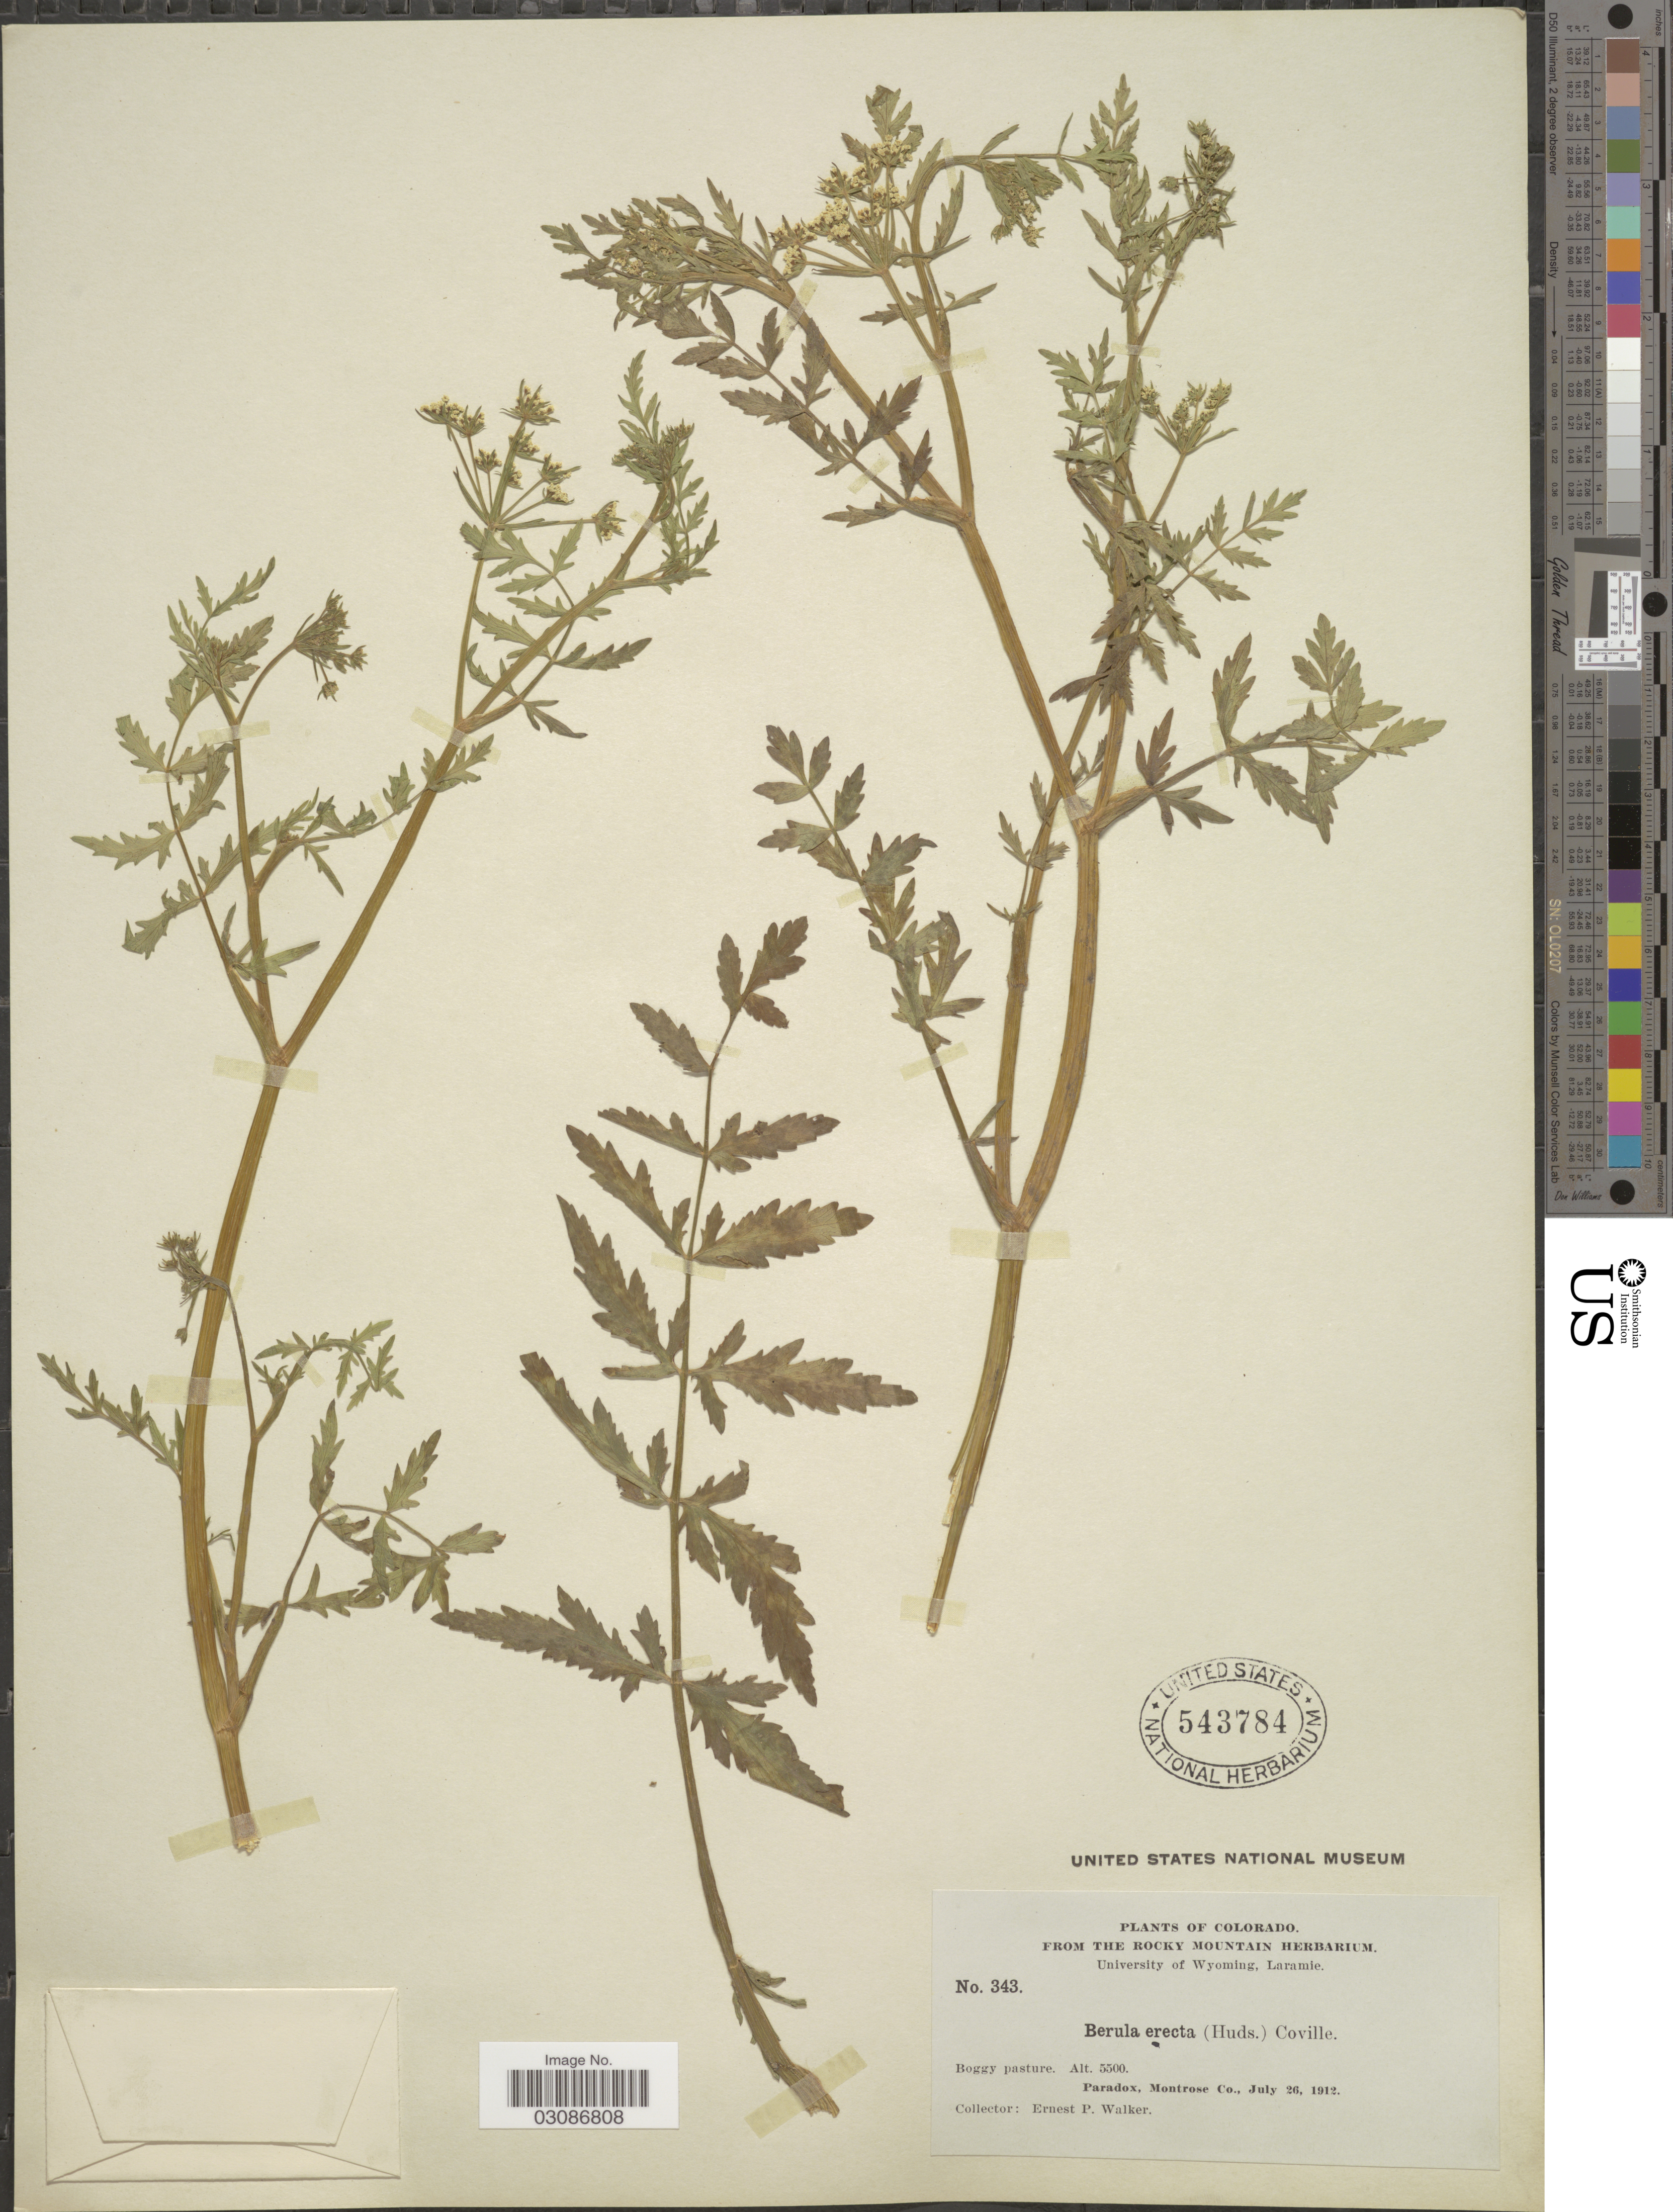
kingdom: Plantae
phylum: Tracheophyta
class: Magnoliopsida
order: Apiales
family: Apiaceae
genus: Berula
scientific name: Berula erecta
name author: (Huds.) Coville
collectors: E. P. Walker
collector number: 343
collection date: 1912-07-26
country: United States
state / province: Colorado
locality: Paradox, Montrose Co.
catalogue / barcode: US 543784